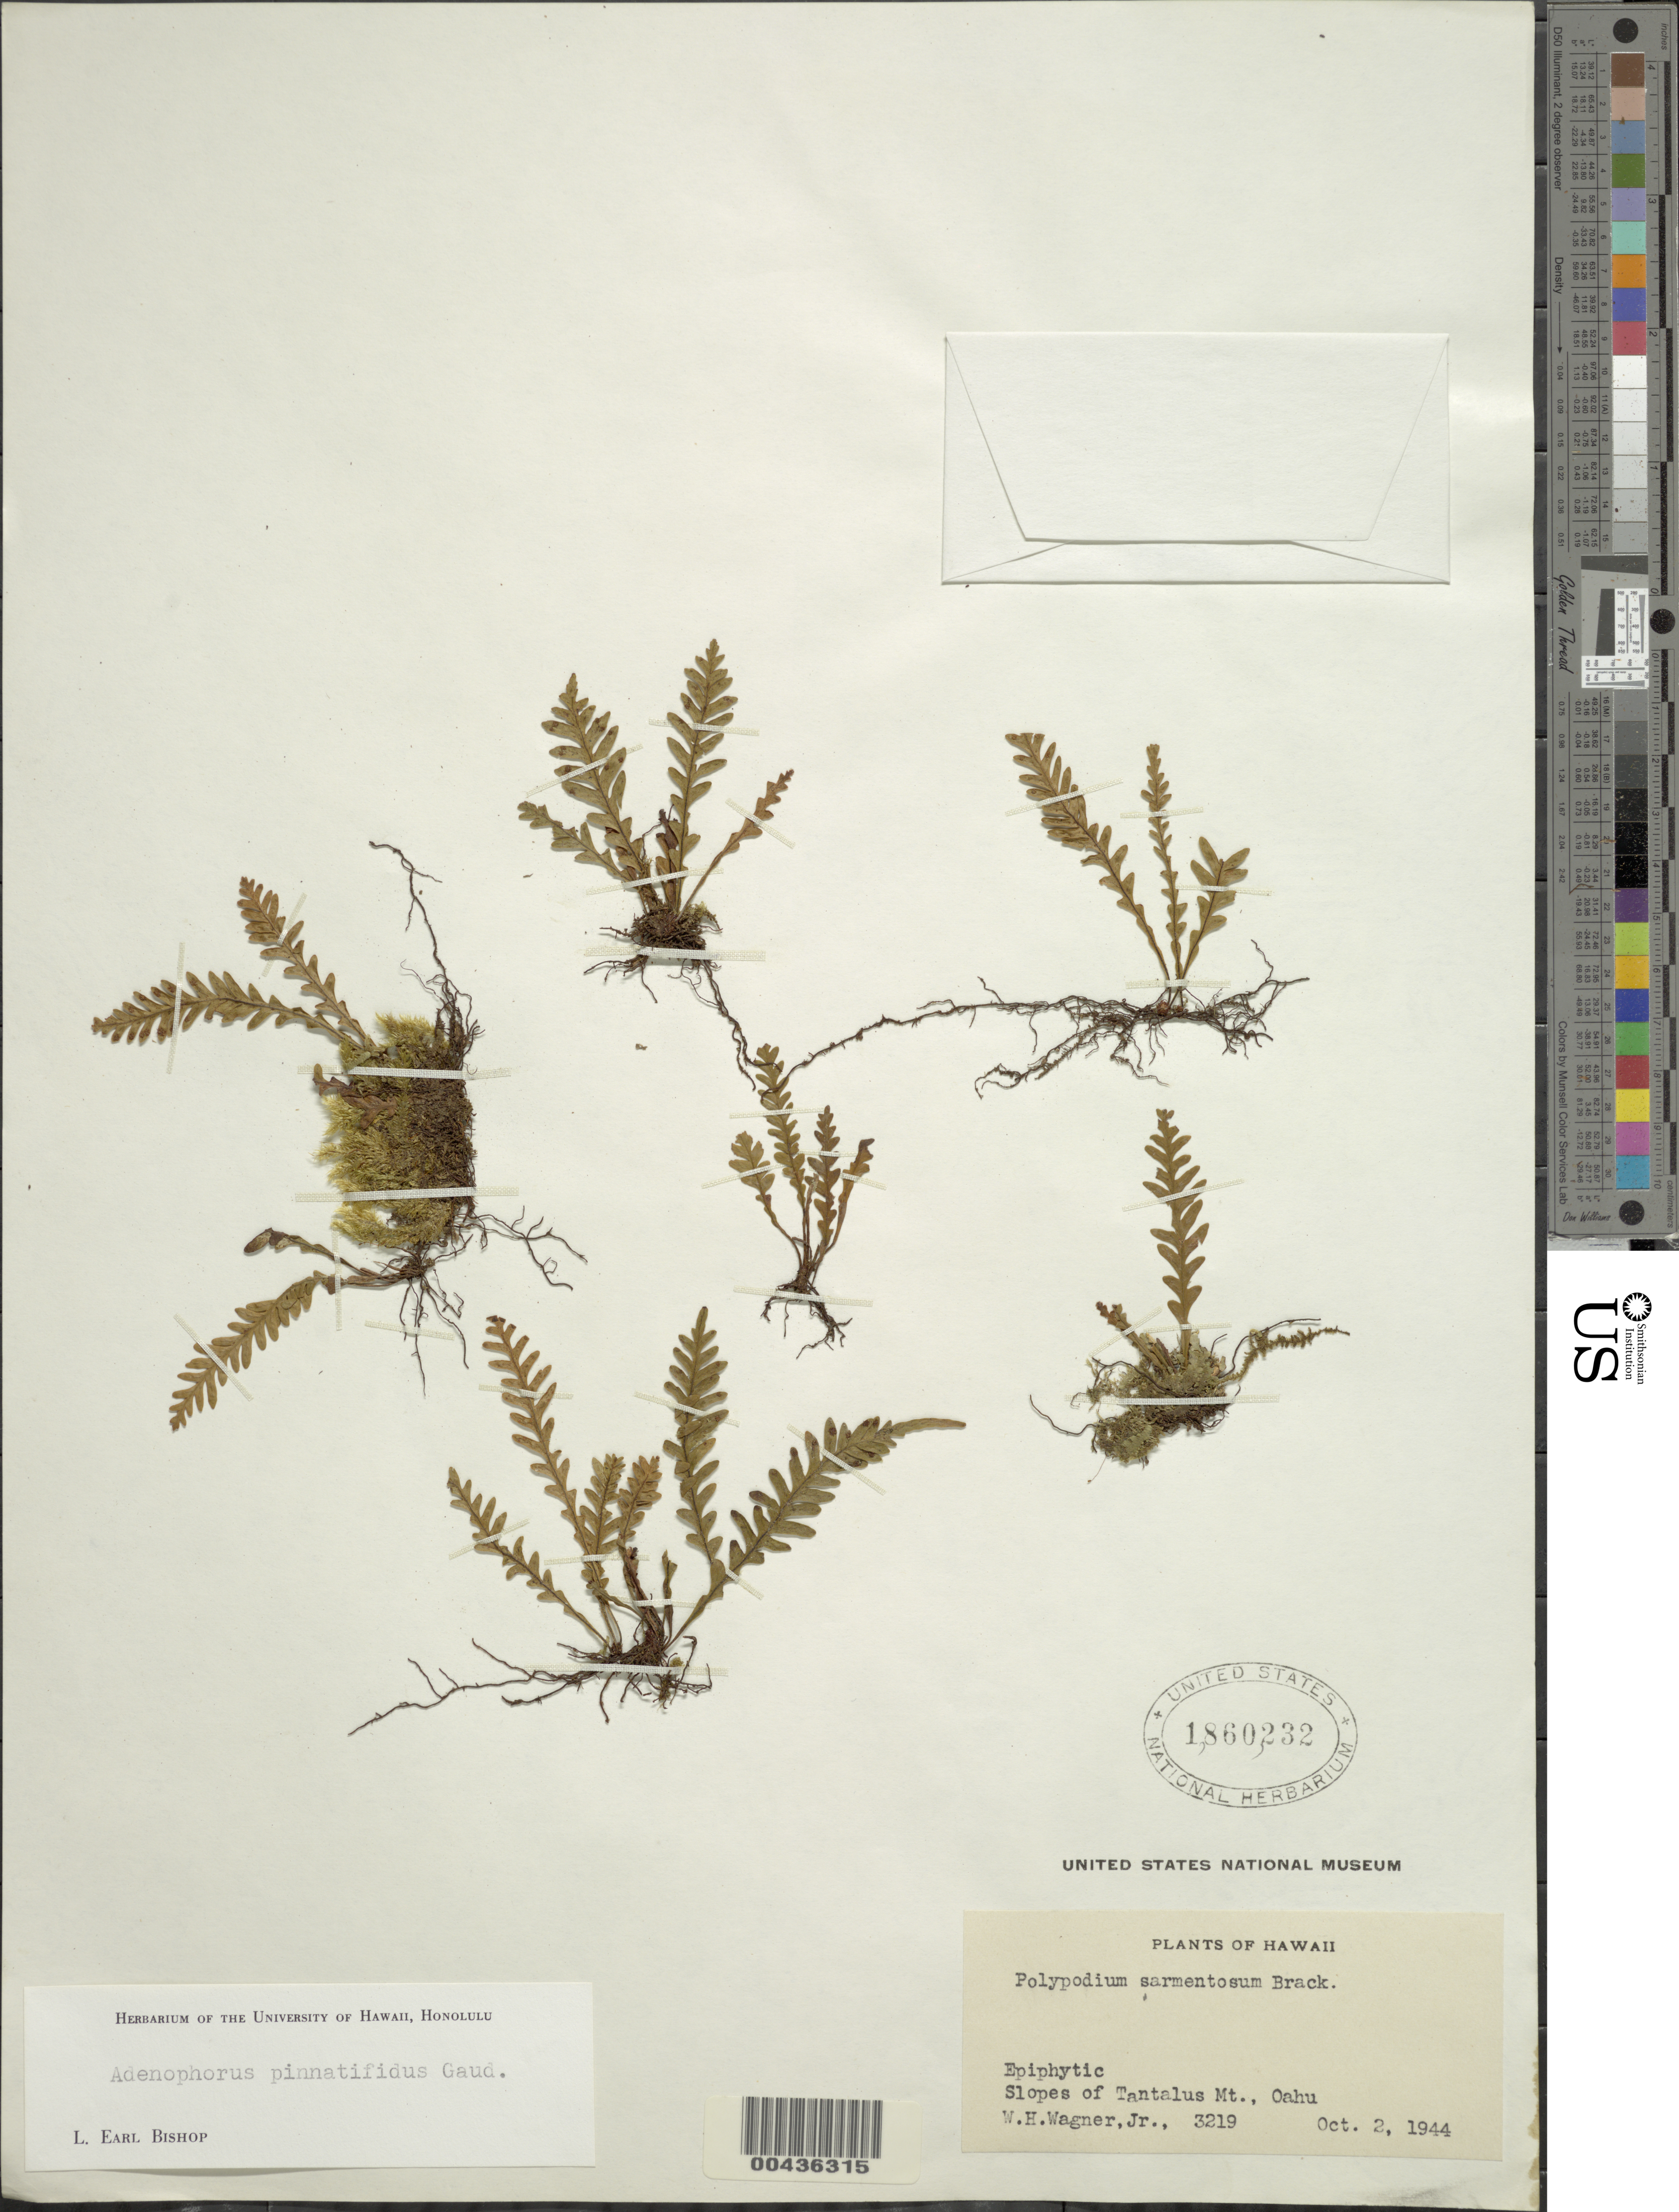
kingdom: Plantae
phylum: Tracheophyta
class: Polypodiopsida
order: Polypodiales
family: Polypodiaceae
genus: Adenophorus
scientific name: Adenophorus pinnatifidus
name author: Gaudich.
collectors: W. H. Wagner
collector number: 3219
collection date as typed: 2 Oct 1944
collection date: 1944-10-02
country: United States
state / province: Hawaii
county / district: Honolulu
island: Oahu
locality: Slopes of Tantalus Mt.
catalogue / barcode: US 1860232